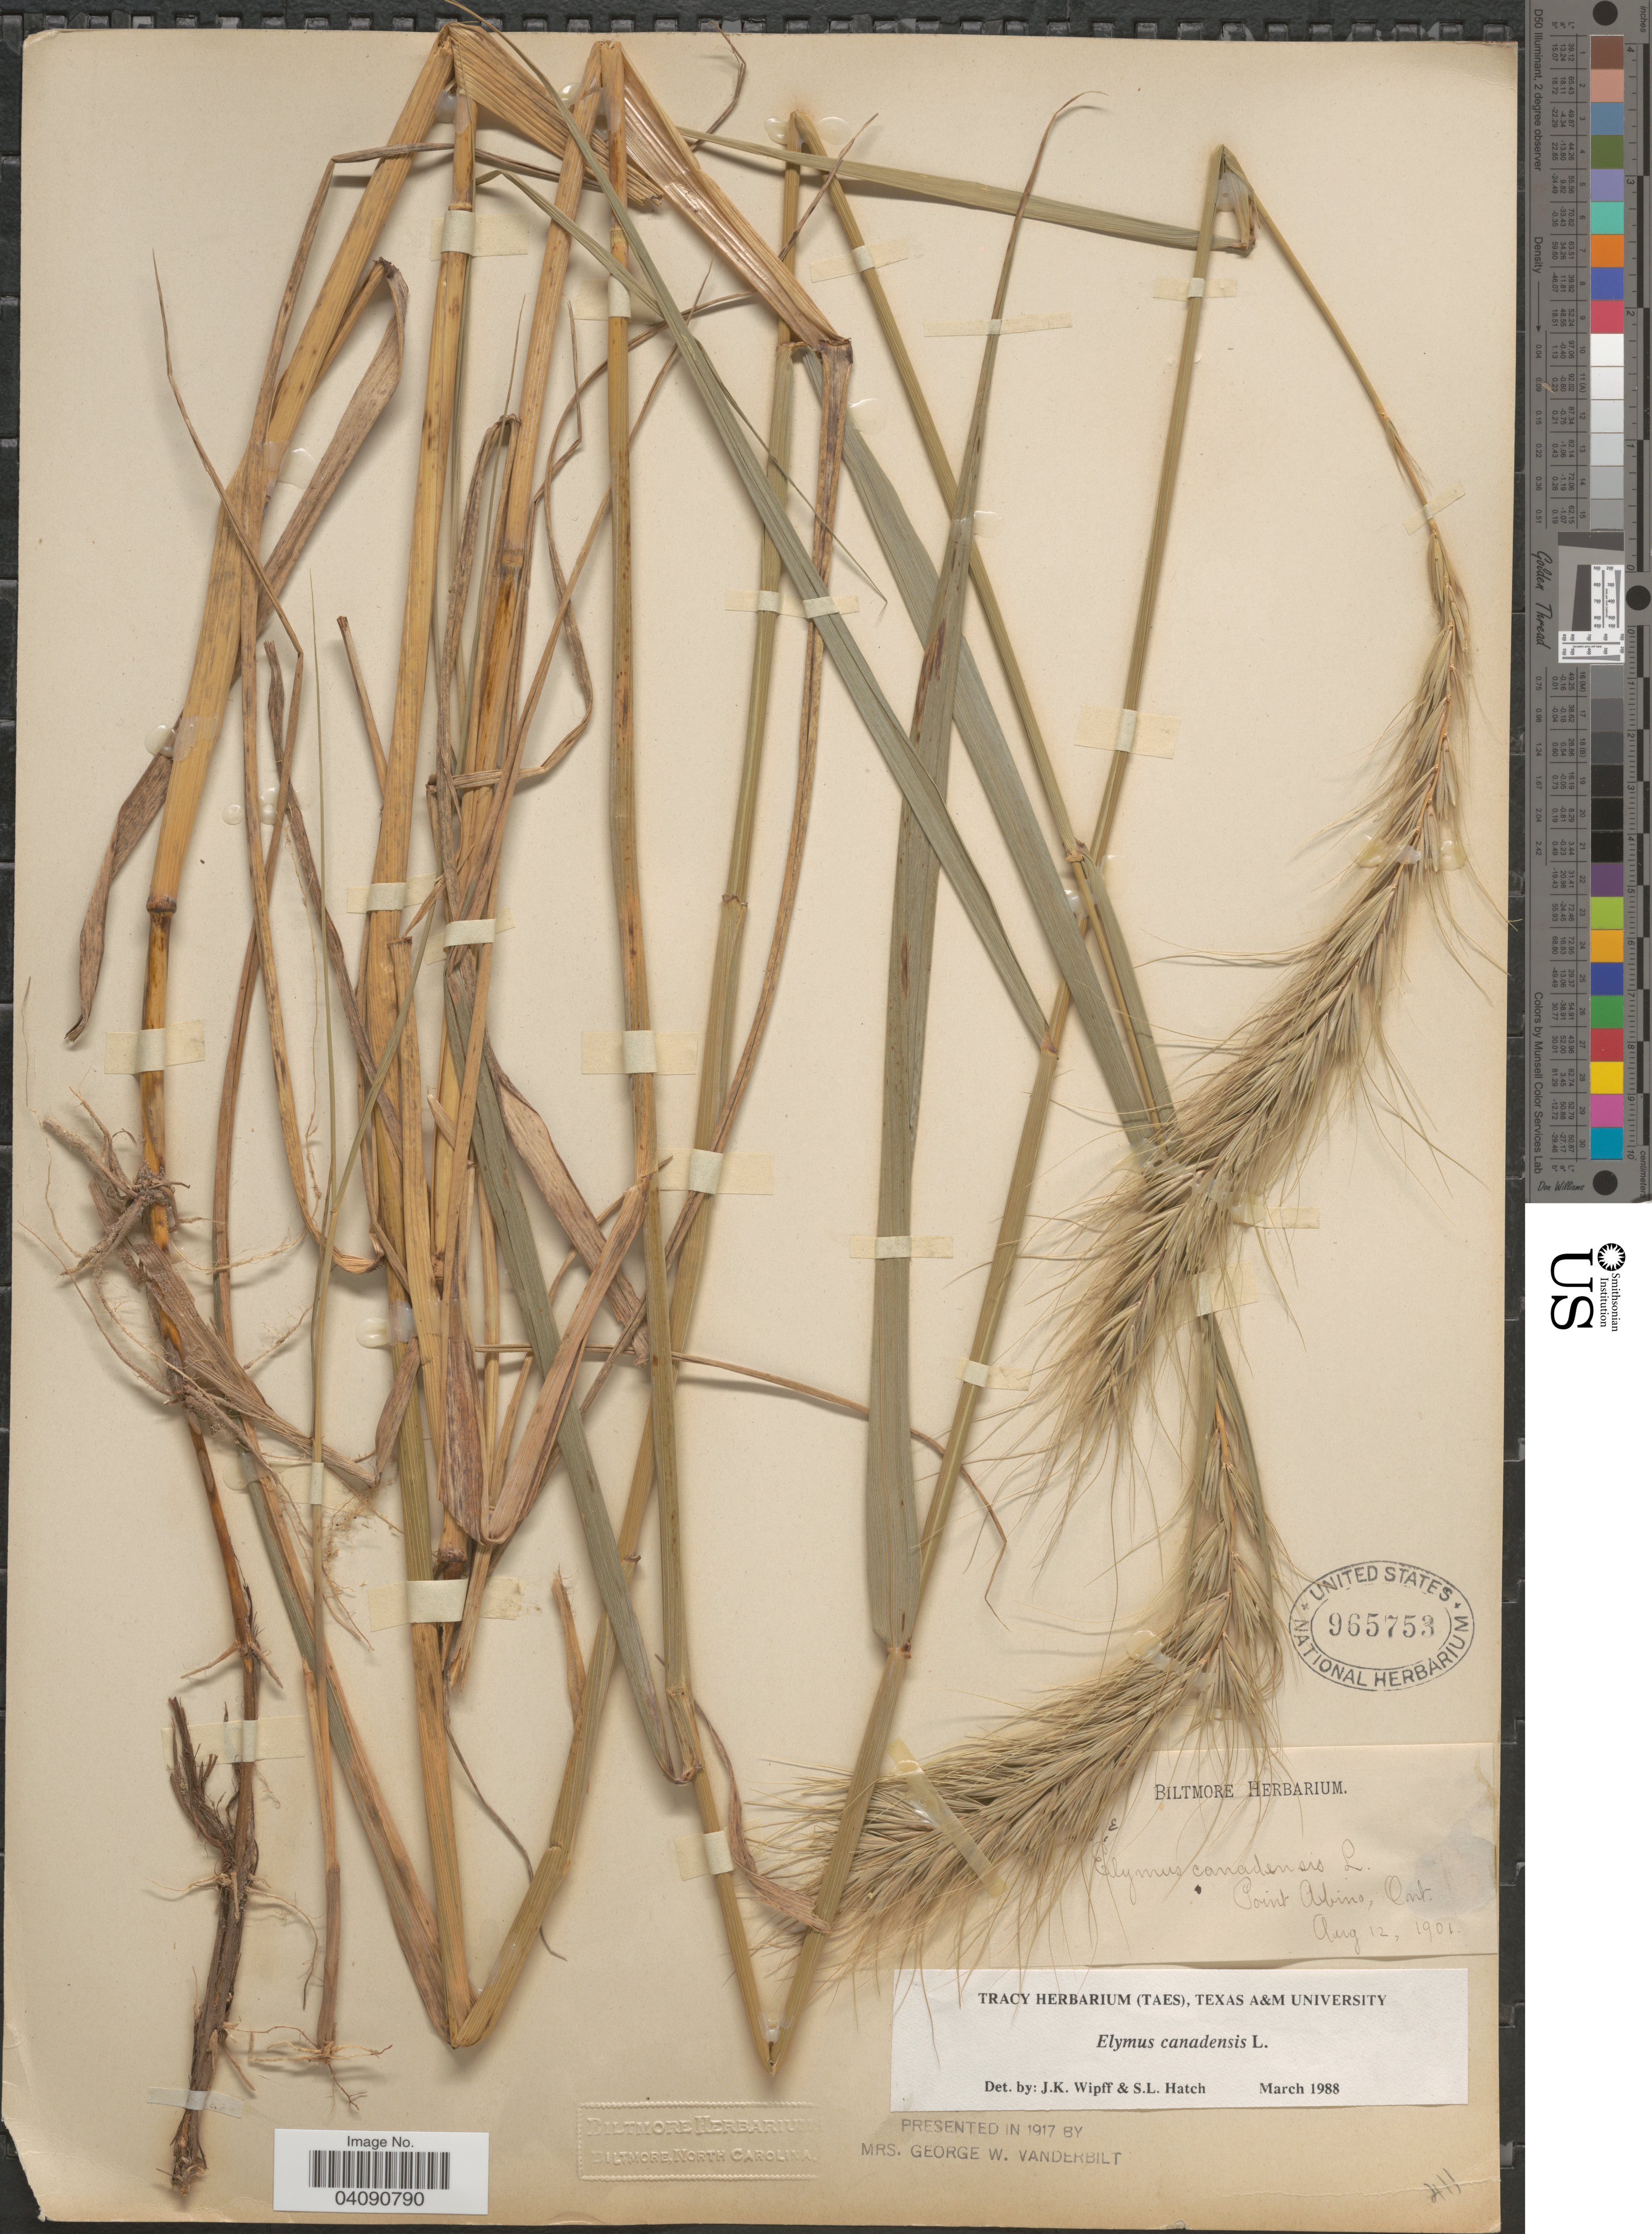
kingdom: Plantae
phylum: Tracheophyta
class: Liliopsida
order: Poales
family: Poaceae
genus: Elymus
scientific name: Elymus canadensis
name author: L.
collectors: ex herb. Biltmore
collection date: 1901-08-12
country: Canada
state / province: Ontario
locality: Point Abino.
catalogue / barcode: US 965753